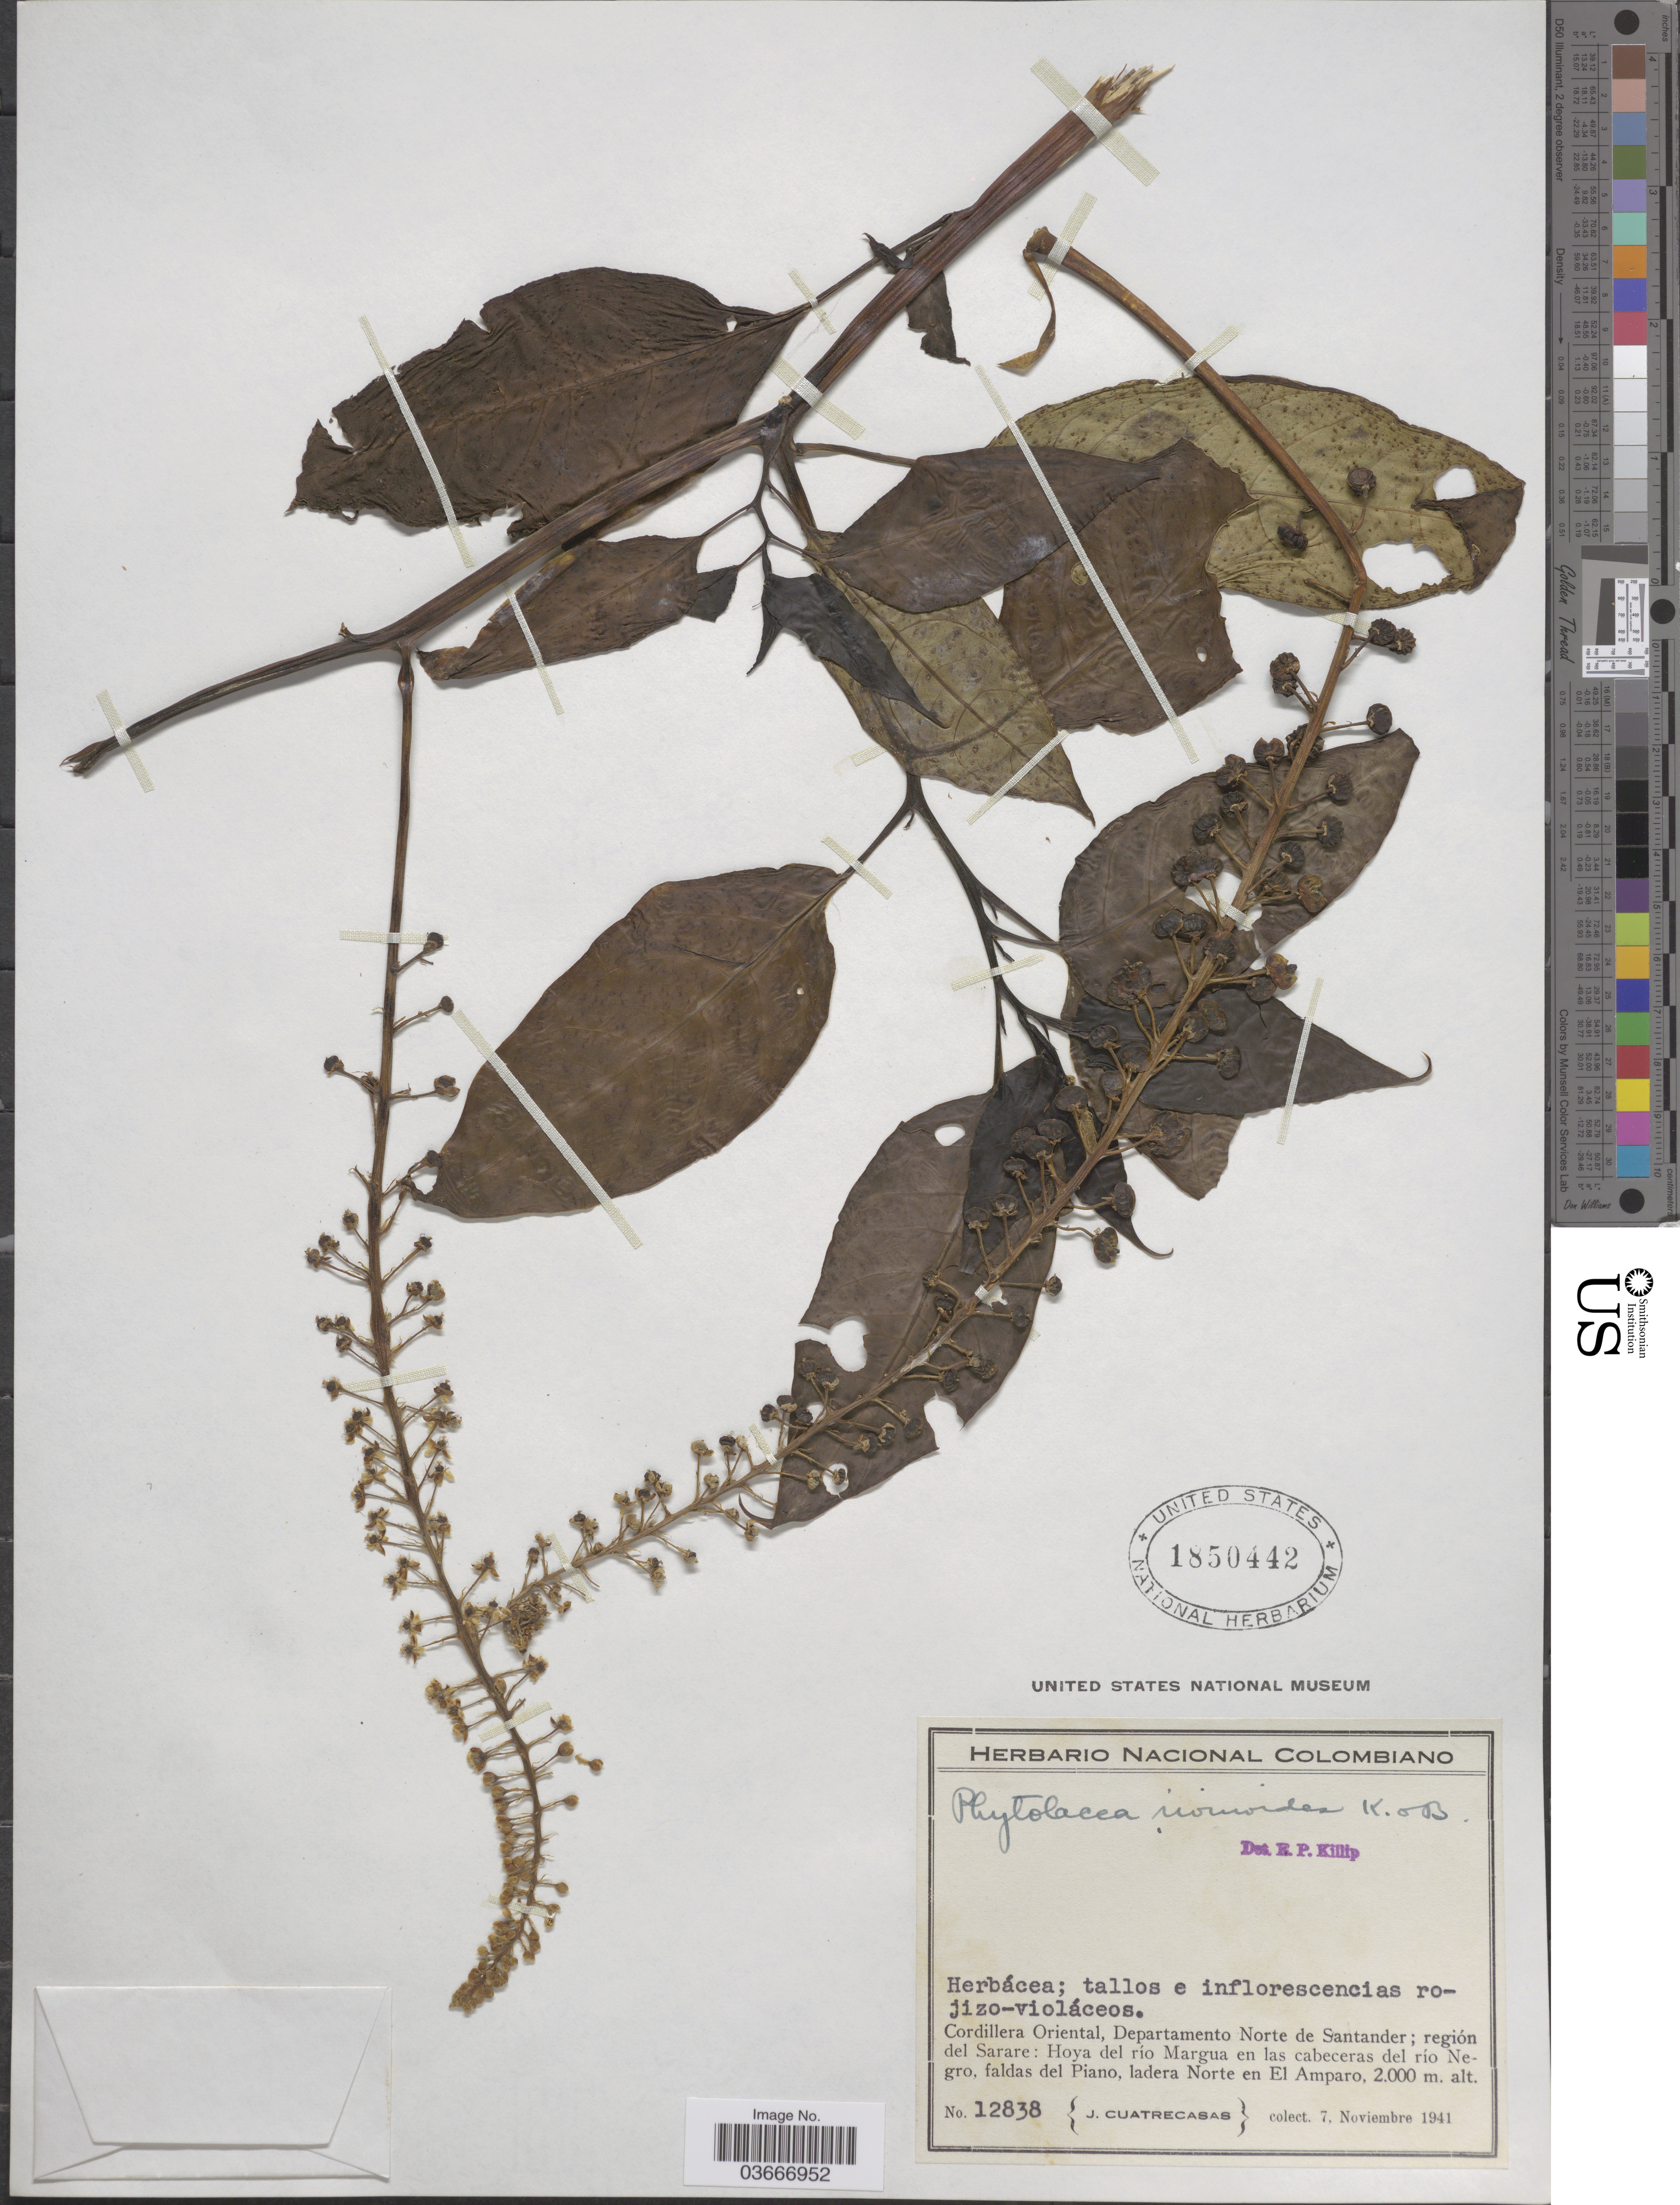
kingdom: Plantae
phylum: Tracheophyta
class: Magnoliopsida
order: Caryophyllales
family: Phytolaccaceae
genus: Phytolacca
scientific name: Phytolacca rivinoides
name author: Kunth & C.D. Bouché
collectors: J. Cuatrecasas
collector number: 12838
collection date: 1941-11-07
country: Colombia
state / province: Norte de Santander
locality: Cordillera Oriental, Departamento Norte de Santander; región del Sarare: Hoya del río Margua en las cabeceras del río Negro, faldas del Piano, ladera Norte en El Amparo.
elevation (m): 2000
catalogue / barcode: US 1850442